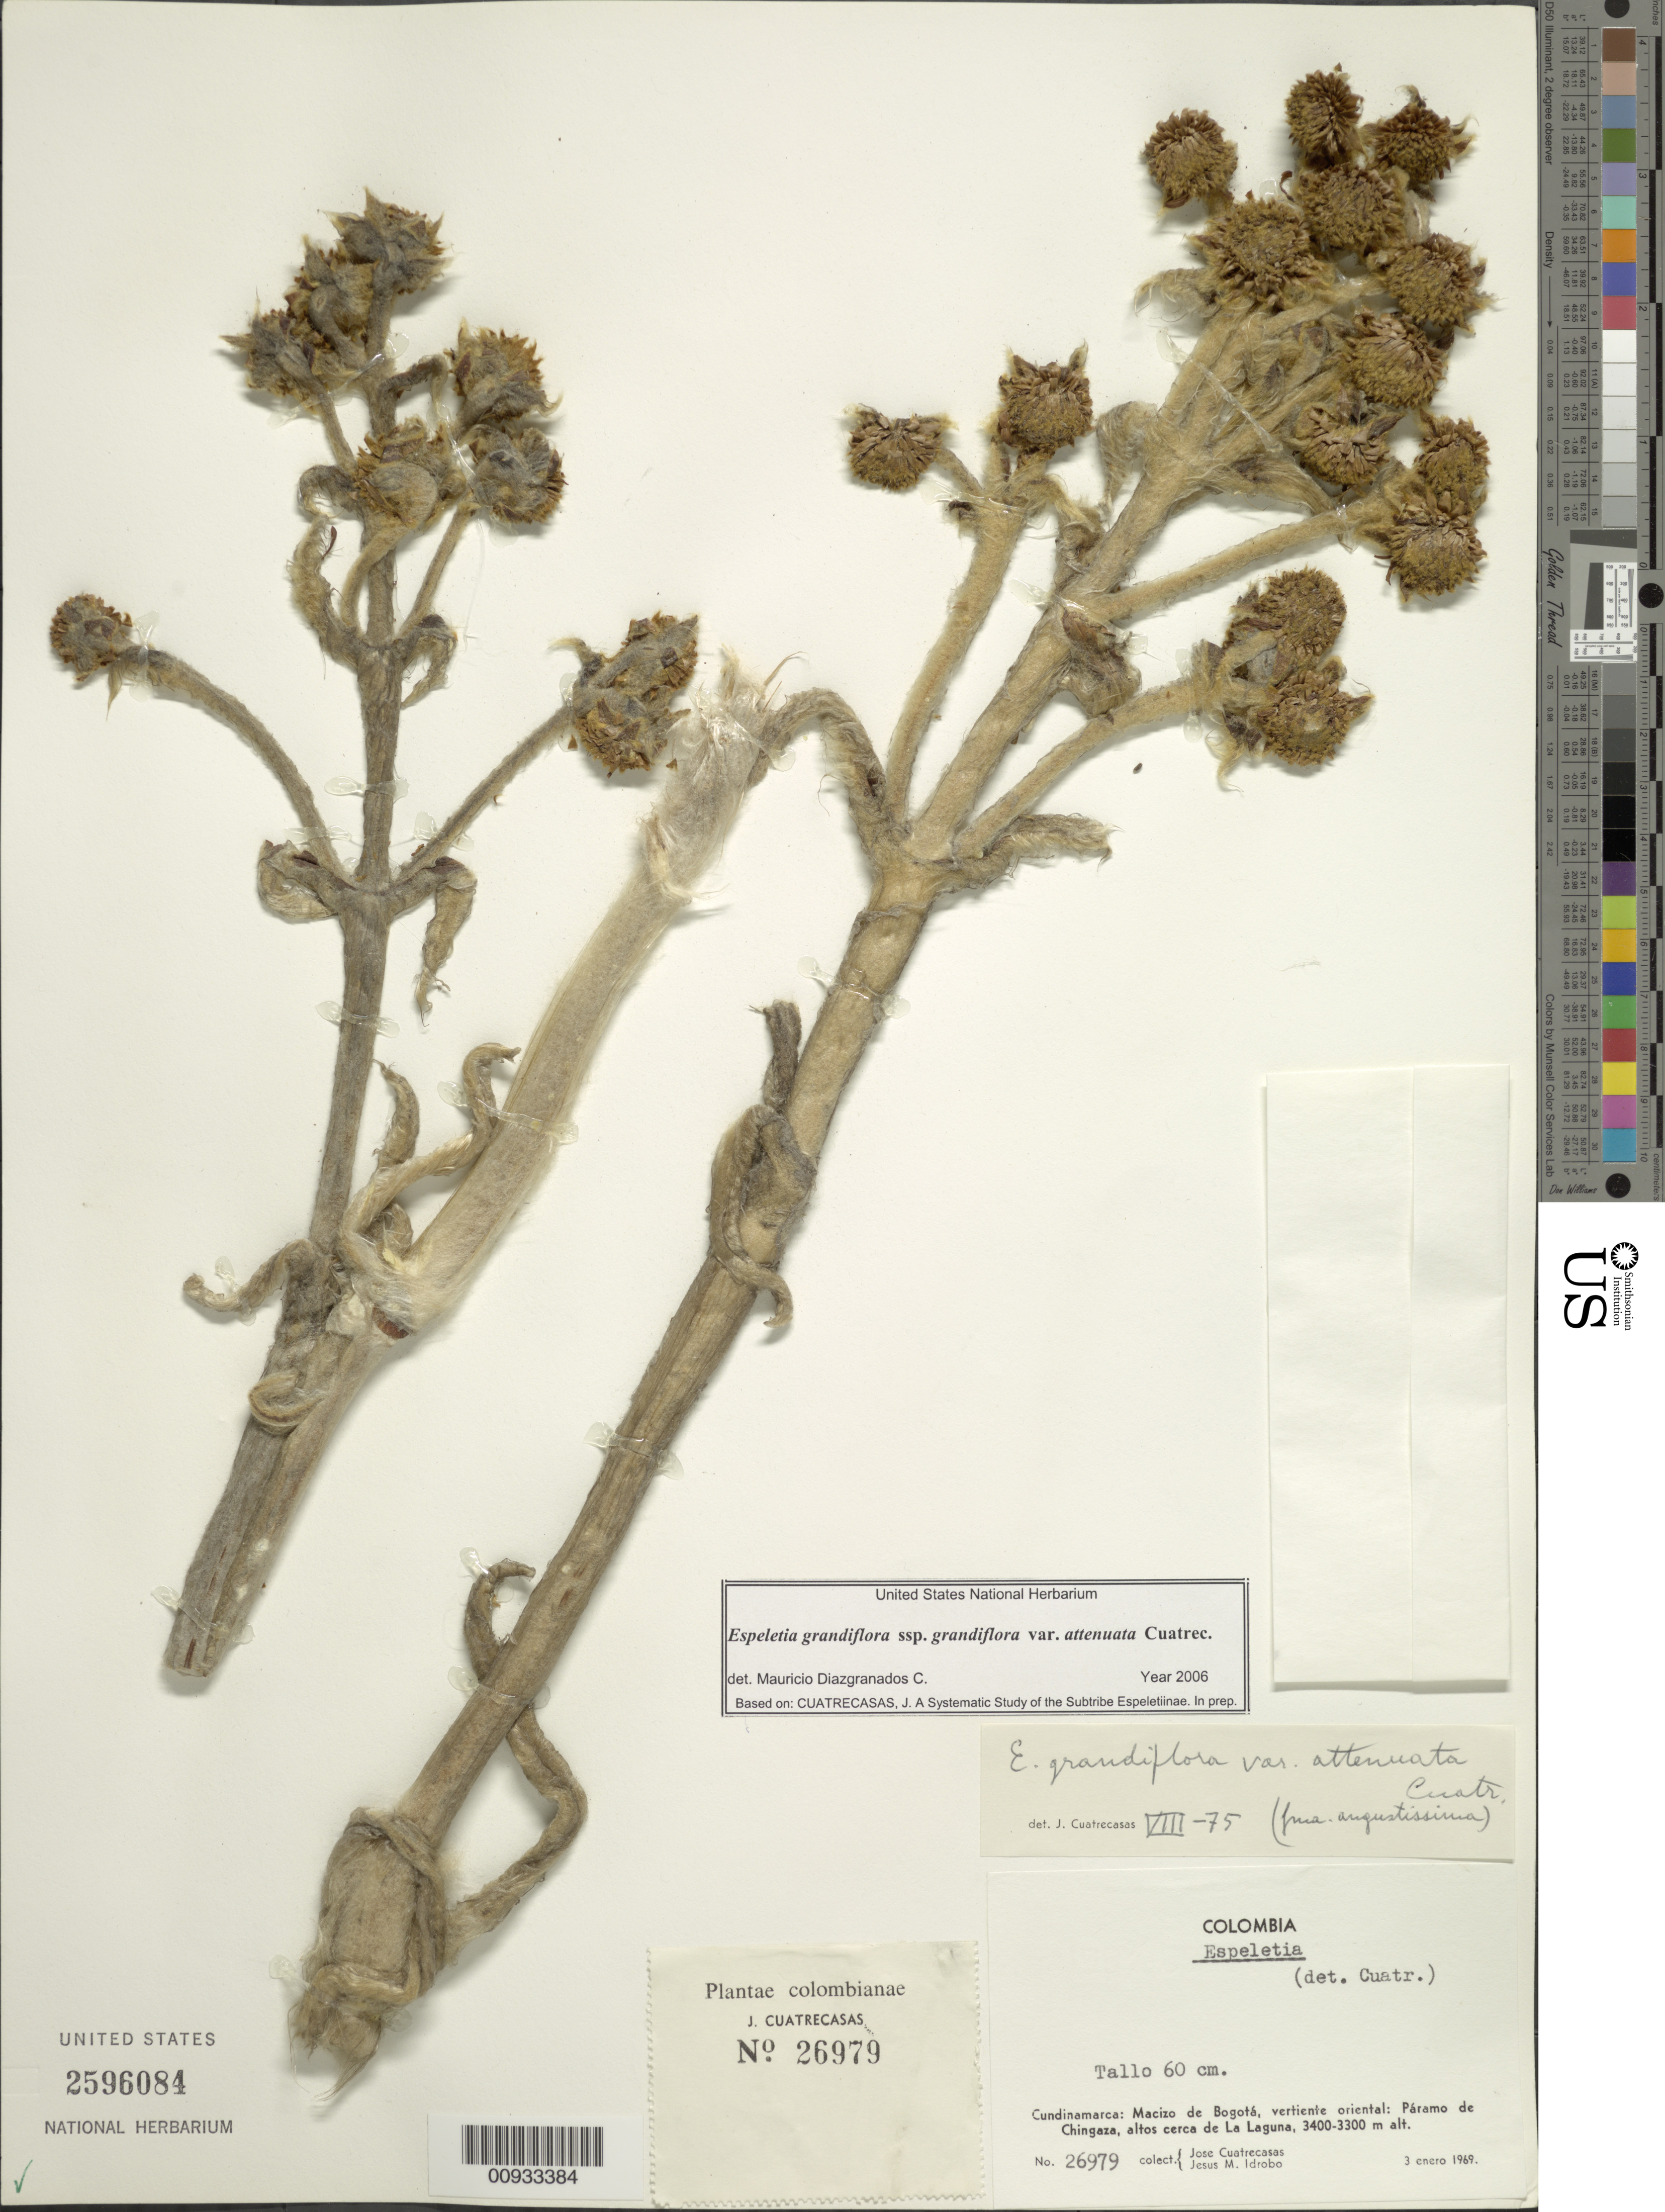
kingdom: Plantae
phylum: Tracheophyta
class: Magnoliopsida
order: Asterales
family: Asteraceae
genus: Espeletia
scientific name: Espeletia grandiflora var. attenuata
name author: Cuatrec.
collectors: J. Cuatrecasas & J. M. Idrobo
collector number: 26979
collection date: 1969-01-03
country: Colombia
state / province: Cundinamarca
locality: Páramo de Chingaza [Diazgranados: or Chisacá?] . Macizo de Bogotá, vertiente Oriental, altos cerca de La Laguna.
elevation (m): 3300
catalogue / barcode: US 2596084